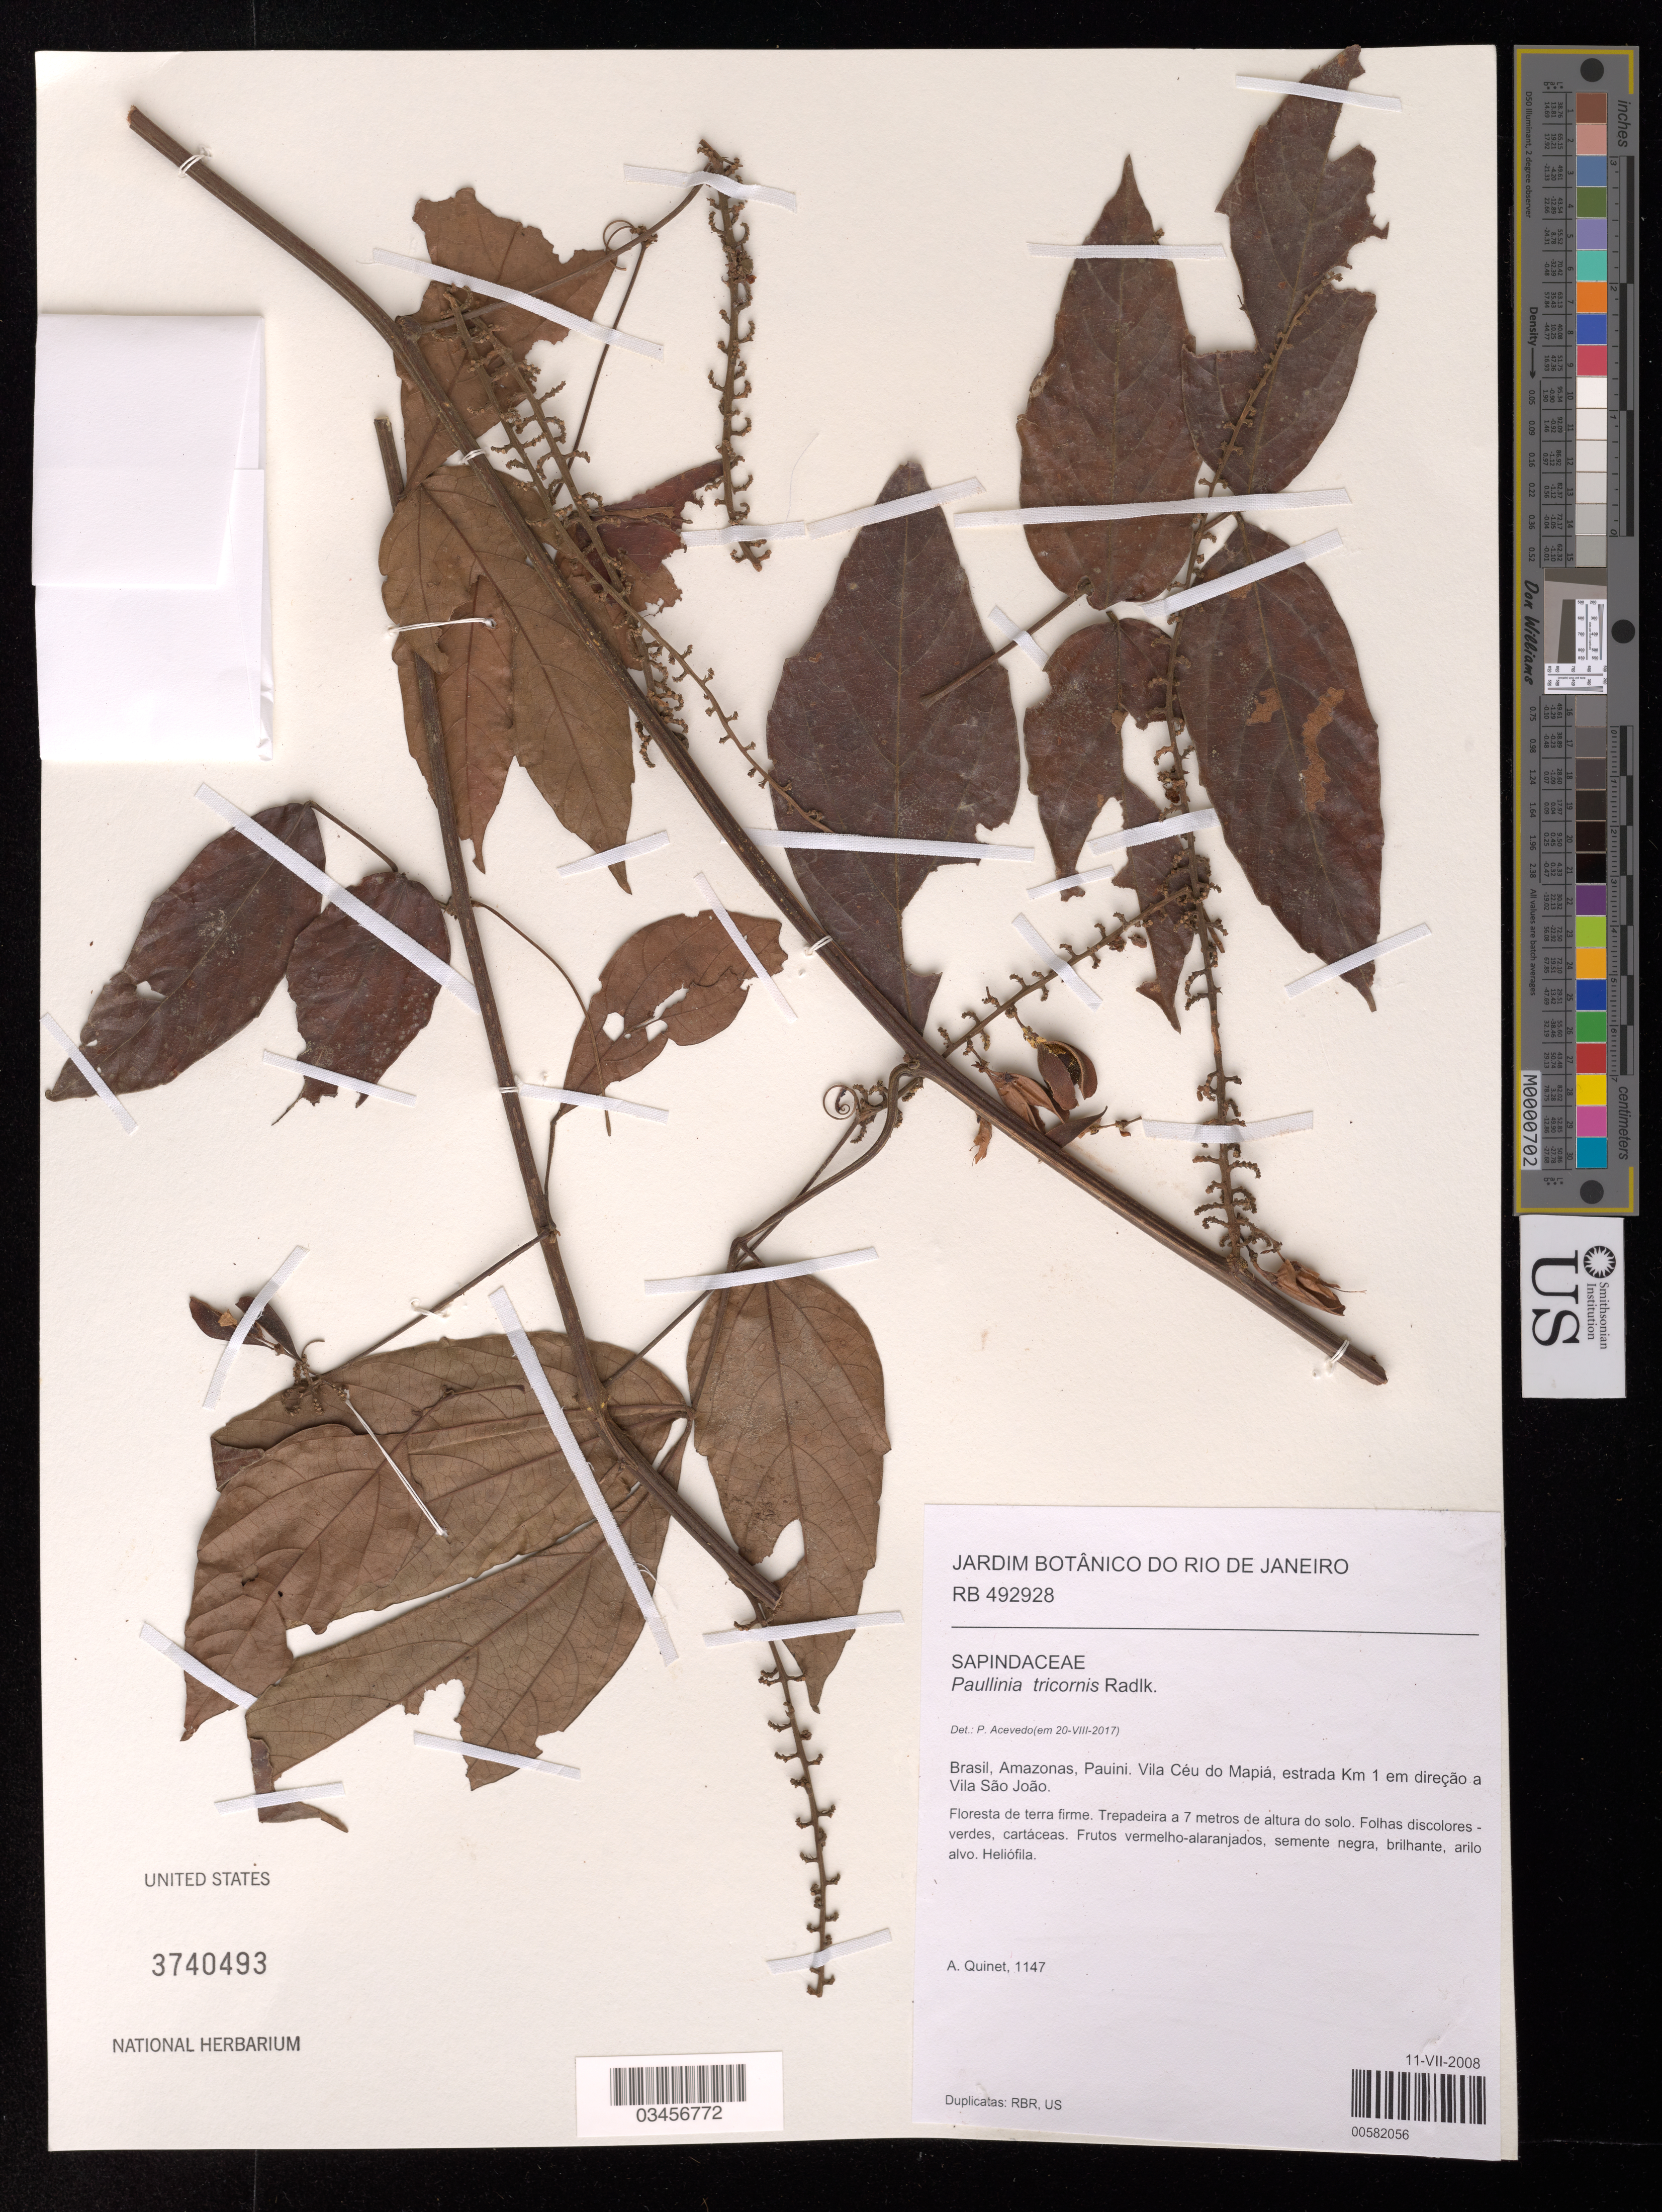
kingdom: Plantae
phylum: Tracheophyta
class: Magnoliopsida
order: Sapindales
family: Sapindaceae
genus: Paullinia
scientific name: Paullinia tricornis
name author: Radlk.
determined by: Acevedo-Rodríguez, P., (BOT), Smithsonian Institution - National Museum of Natural History (UNITED STATES)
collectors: A. Quinet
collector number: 1147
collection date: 2008-07-11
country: Brazil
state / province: Amazonas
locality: Pauini. Vila Céu do Mapiá, estrada km 1 em direção a Vila São João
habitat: Floresta de terra firme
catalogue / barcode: US 3740493